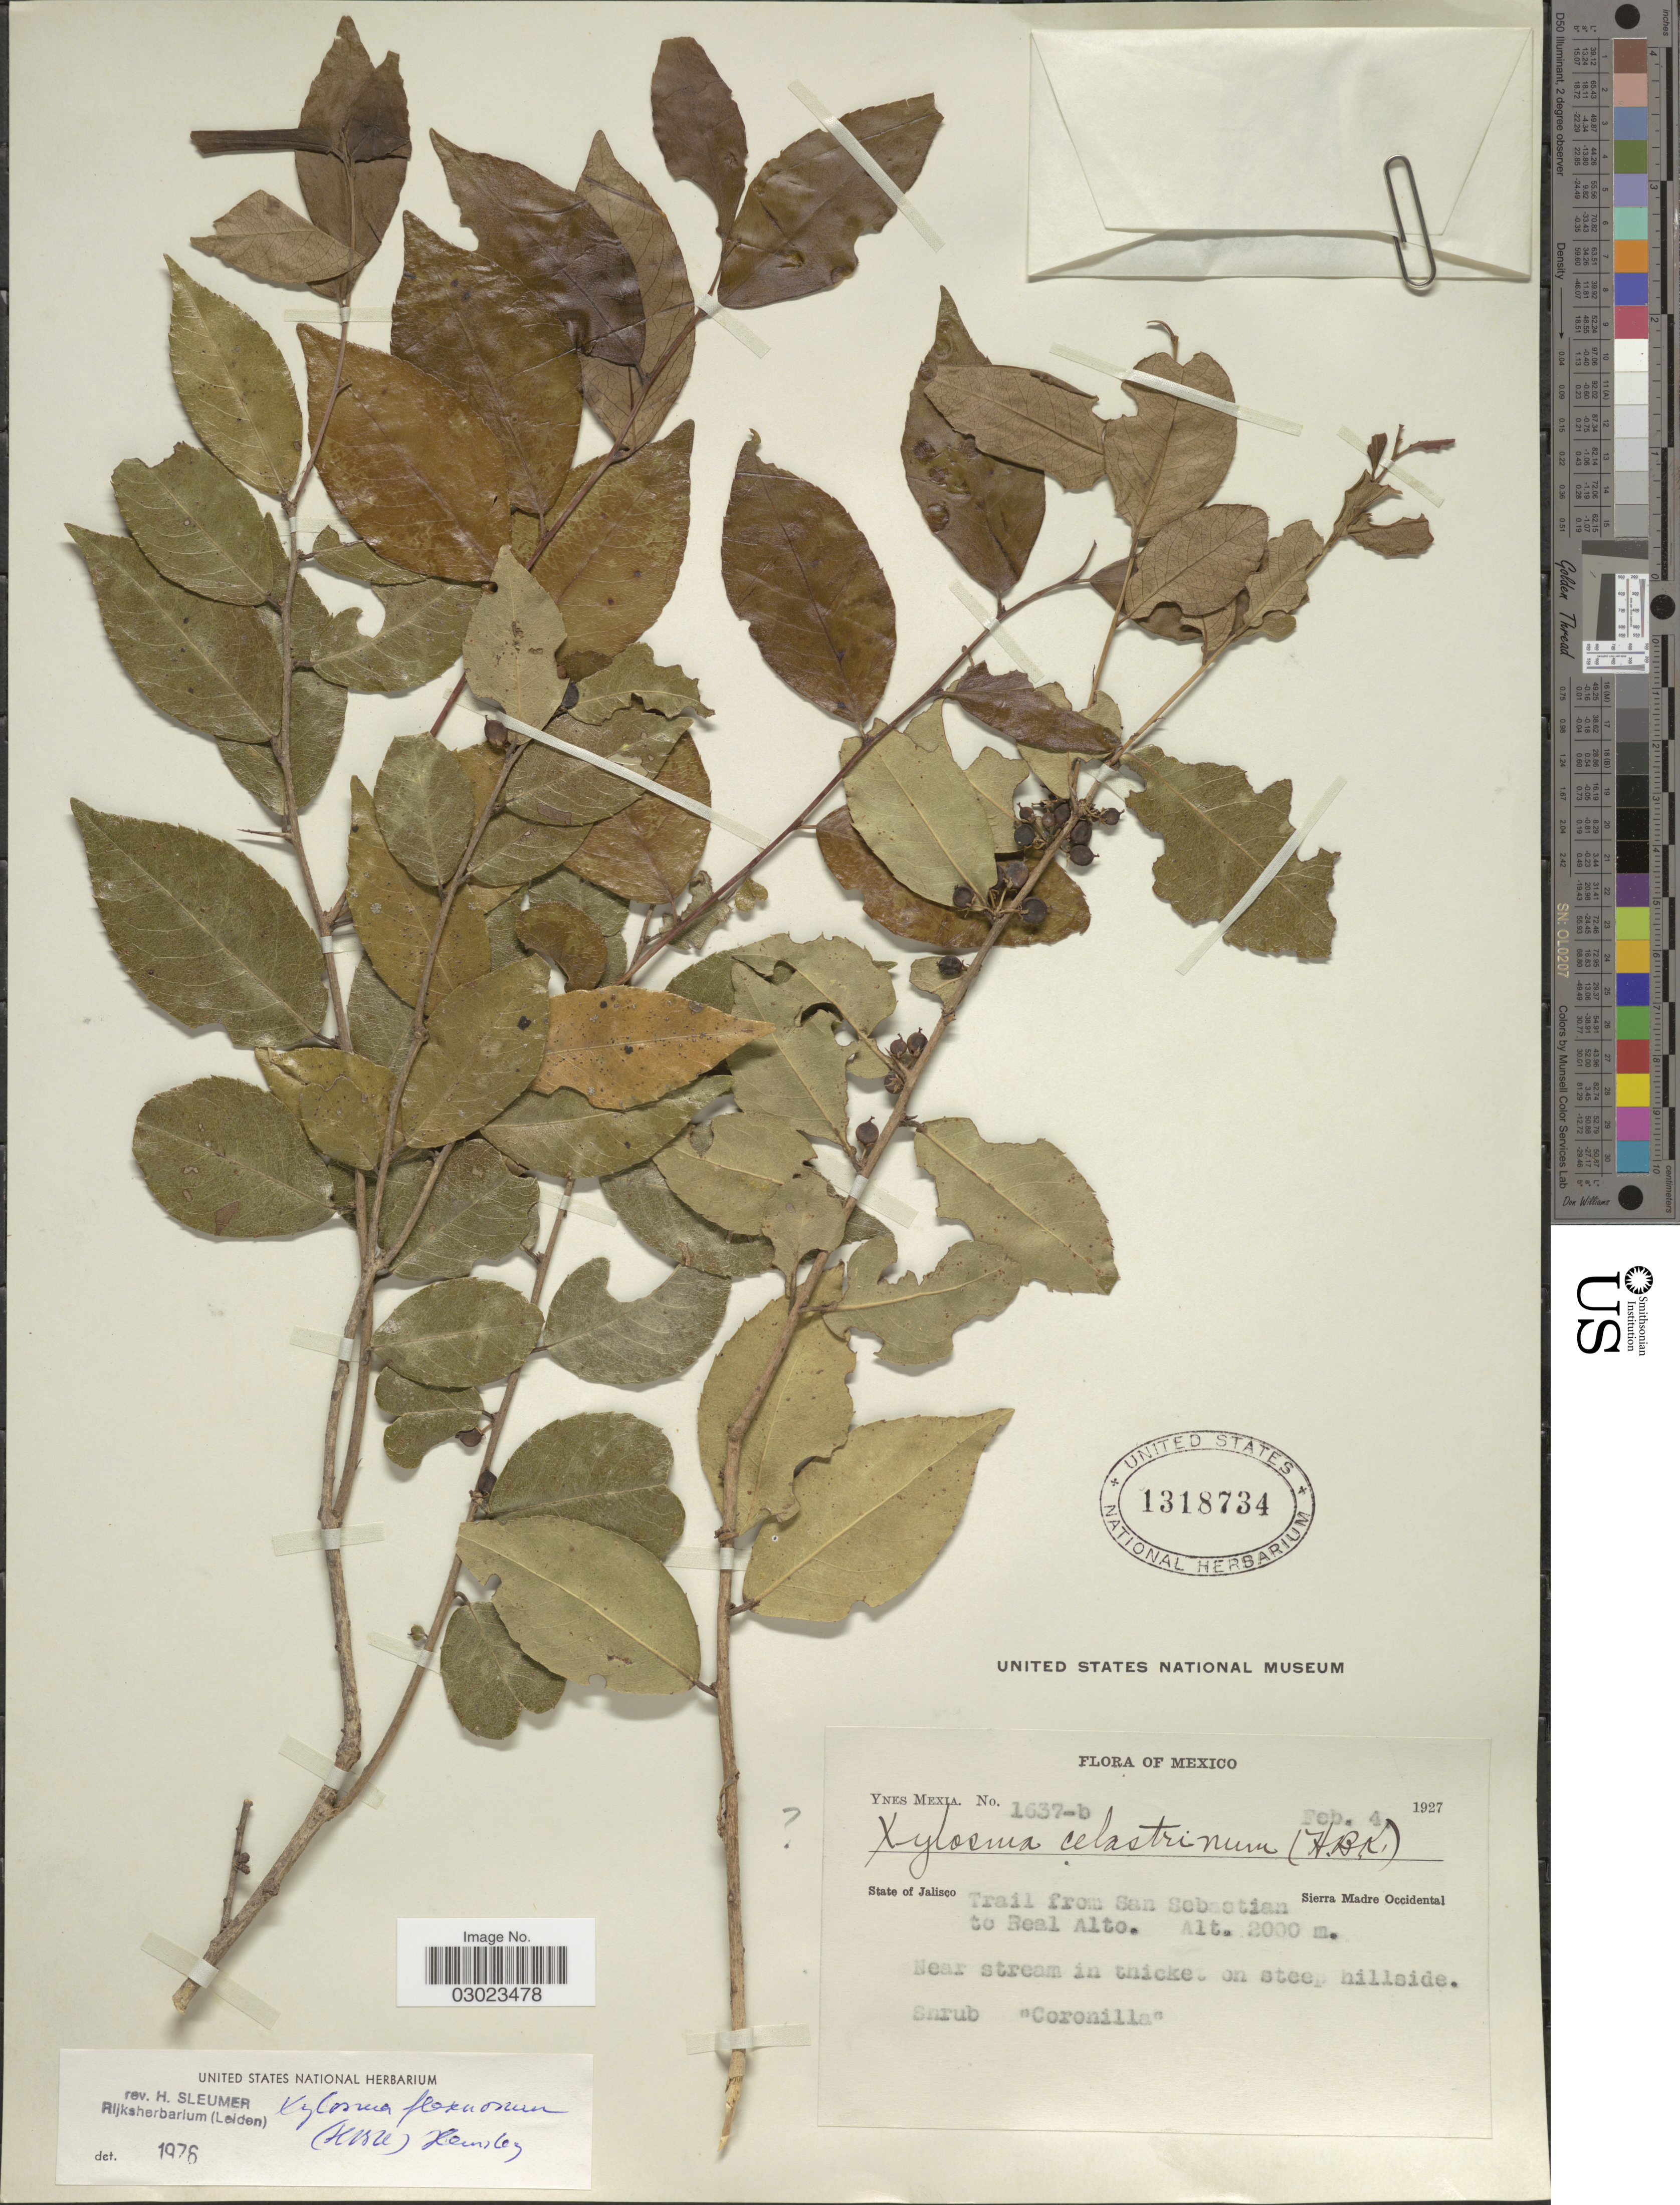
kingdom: Plantae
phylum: Tracheophyta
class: Magnoliopsida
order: Malpighiales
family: Salicaceae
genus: Xylosma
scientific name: Xylosma flexuosa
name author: (Kunth) Hemsl.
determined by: Sleumer, H. O.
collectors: Y. Mexia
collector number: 1637-b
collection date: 1927-02-04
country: Mexico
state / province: Jalisco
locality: Sierra Madre Occidental, Trail from San Sebastian to Real Alto.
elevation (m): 2000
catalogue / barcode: US 1318734